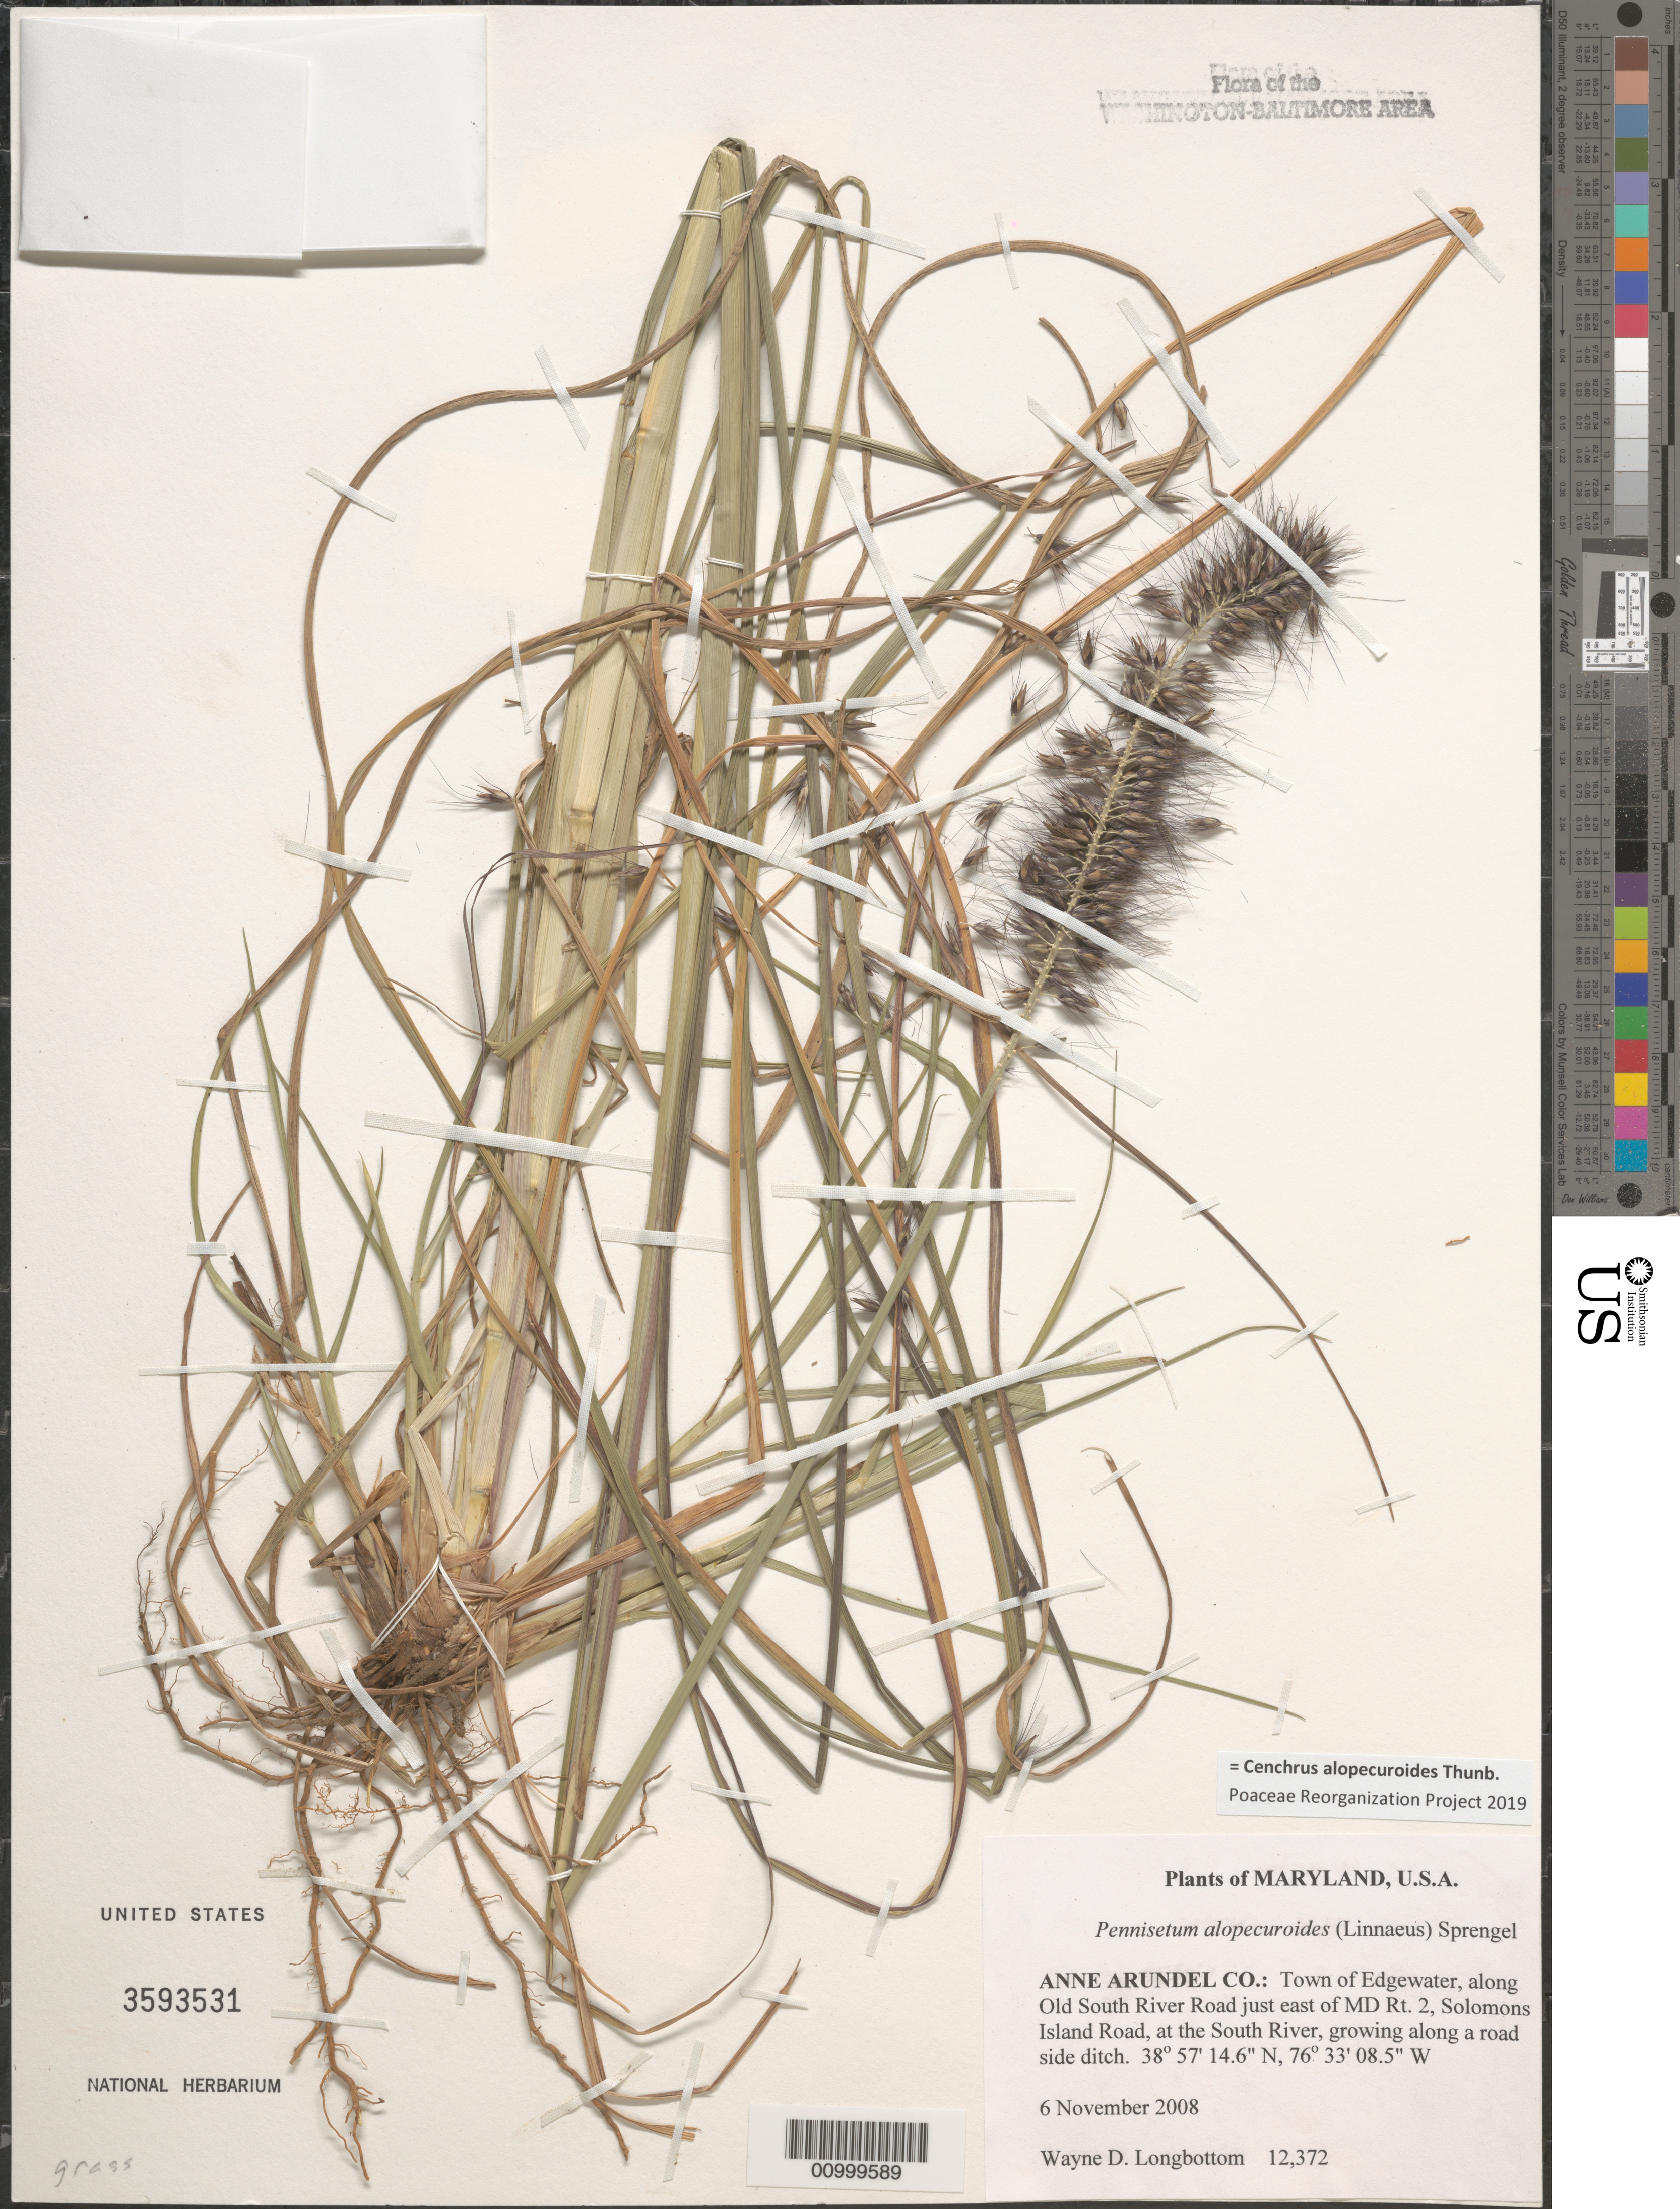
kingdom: Plantae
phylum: Tracheophyta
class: Liliopsida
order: Poales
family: Poaceae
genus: Cenchrus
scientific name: Cenchrus compressus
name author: (R. Br.) Morrone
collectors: W. D. Longbottom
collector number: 12372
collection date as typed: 6 Nov 2008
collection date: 2008-11-06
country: United States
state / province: Maryland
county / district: Anne Arundel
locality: Town of Edgewater, along Old South River Road just east of MD Rt. 2, Solomons Island Road, at the South River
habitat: growing along a road side ditch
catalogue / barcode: US 3593531